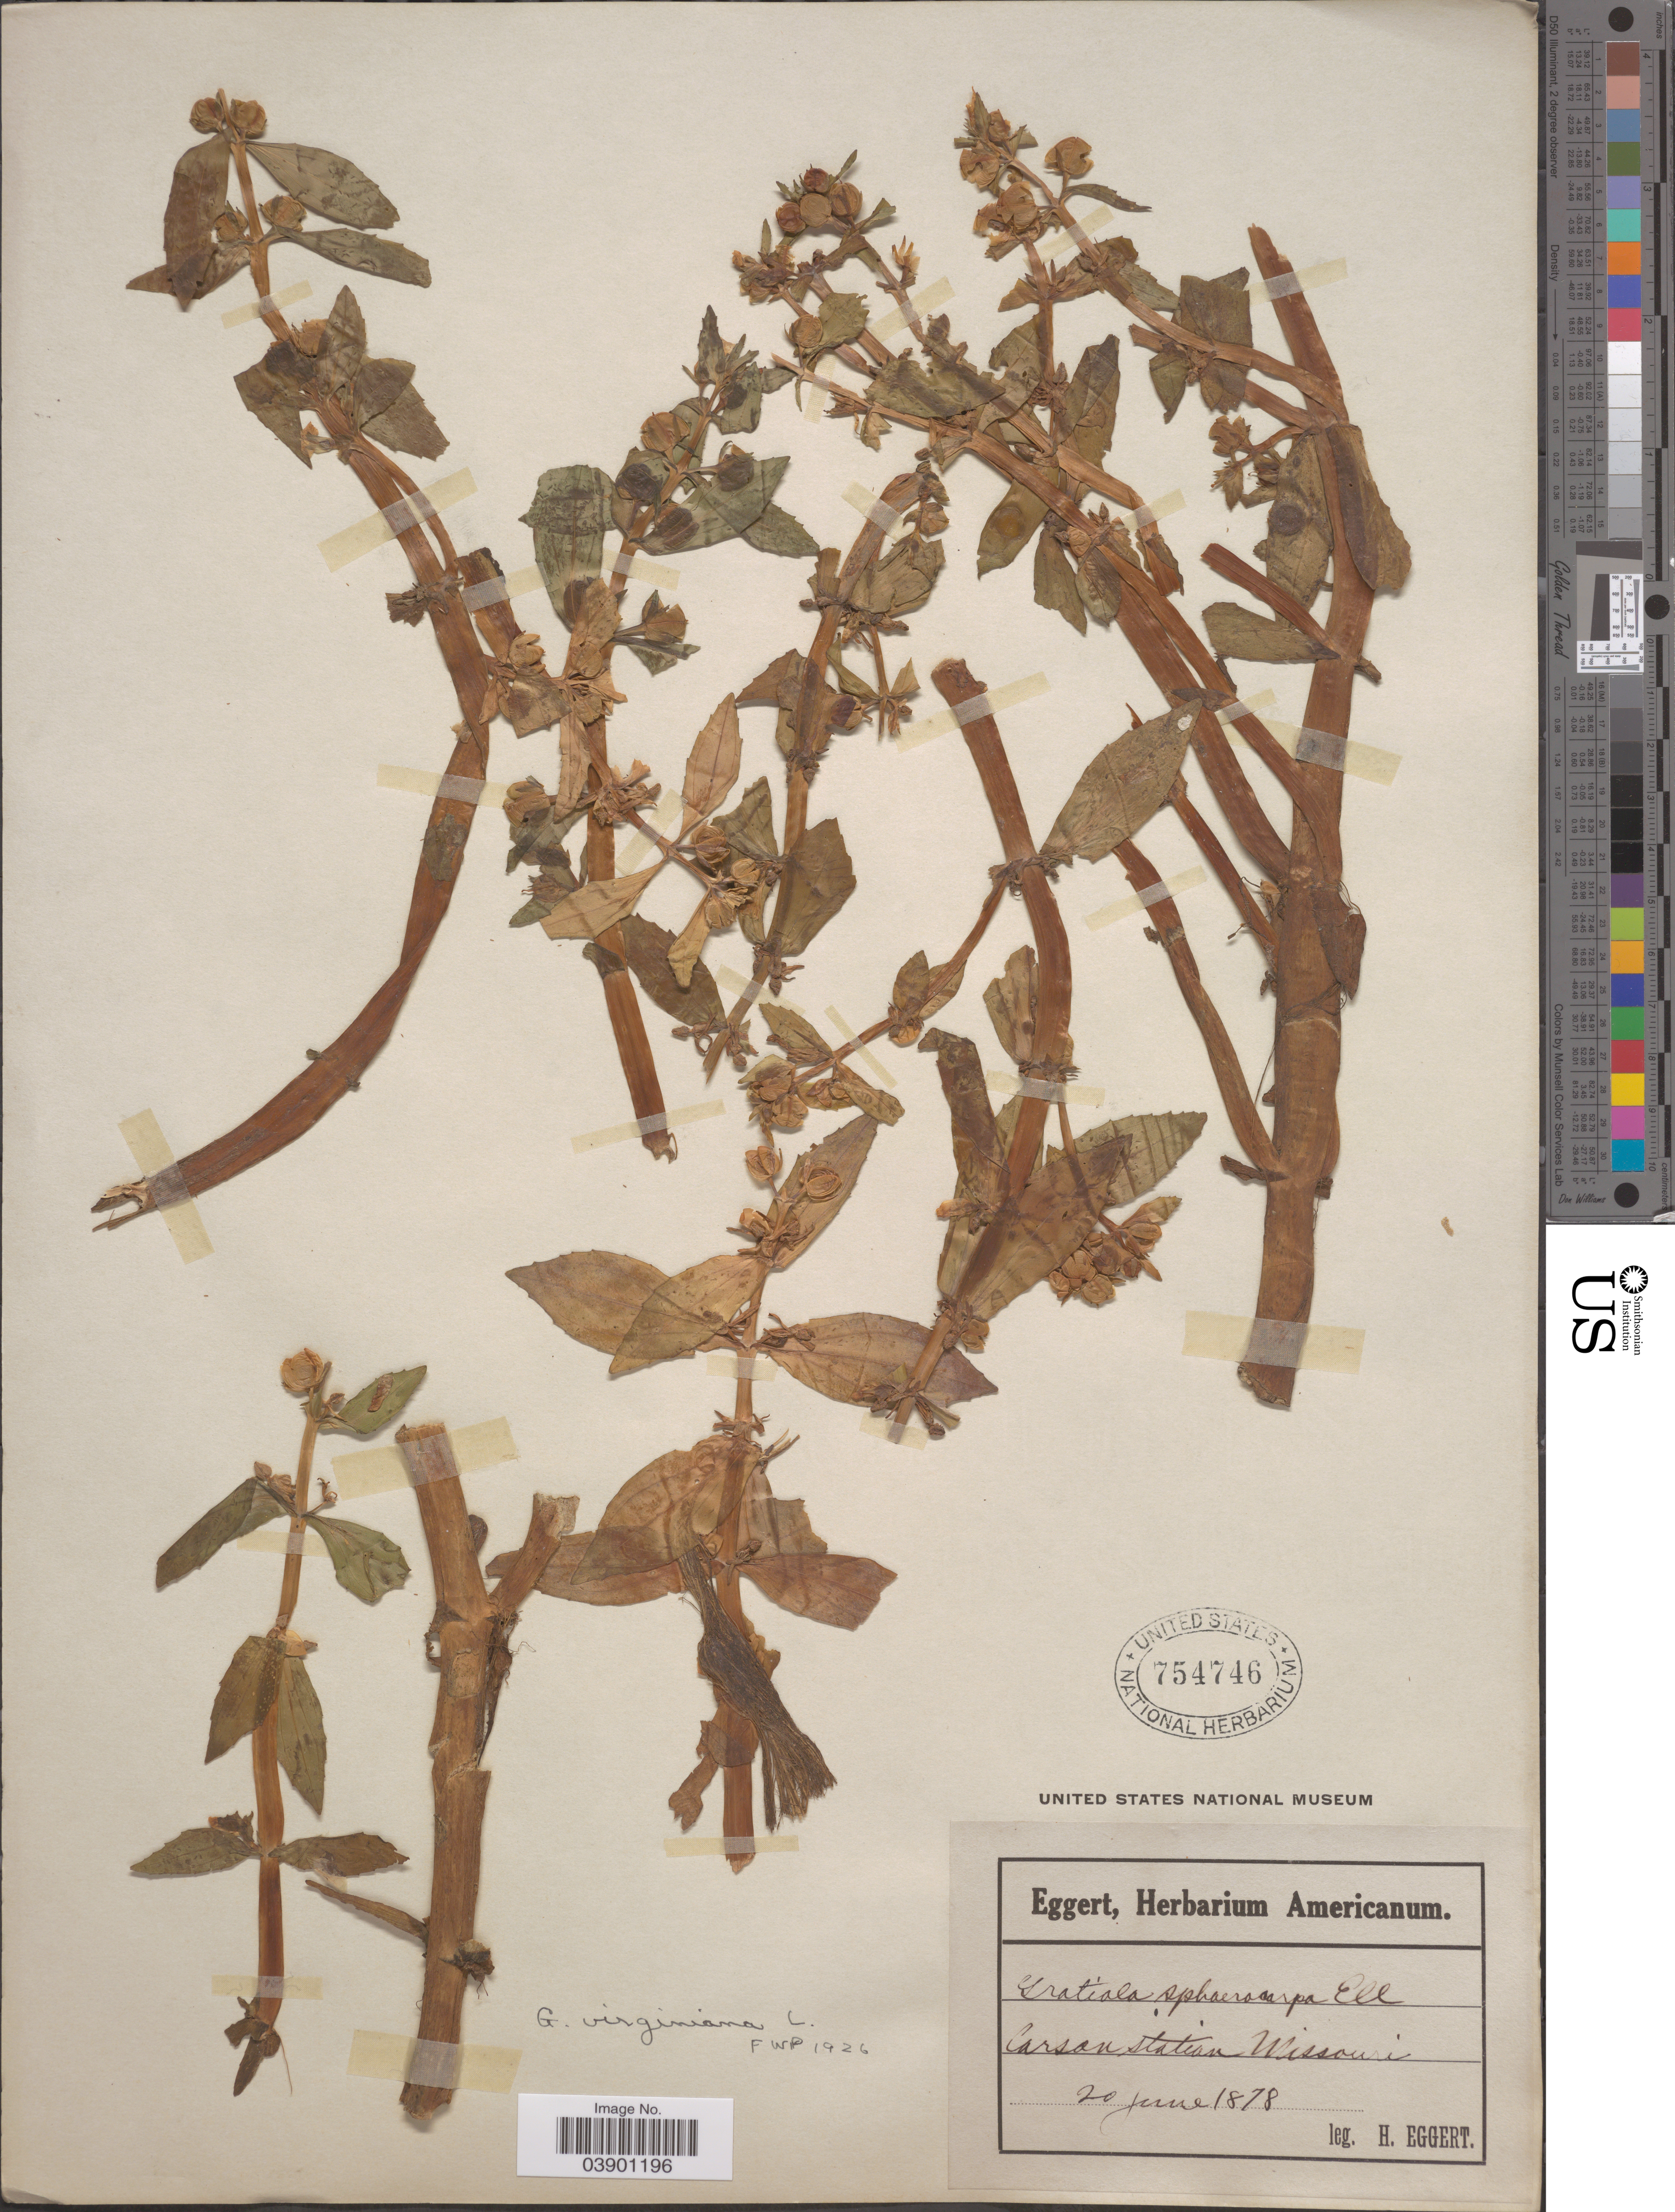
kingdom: Plantae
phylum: Tracheophyta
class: Magnoliopsida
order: Lamiales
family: Plantaginaceae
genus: Gratiola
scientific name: Gratiola virginiana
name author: L.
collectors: H. Eggert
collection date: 1878-06-20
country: United States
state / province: Missouri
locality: Carsan Station.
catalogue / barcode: US 754746